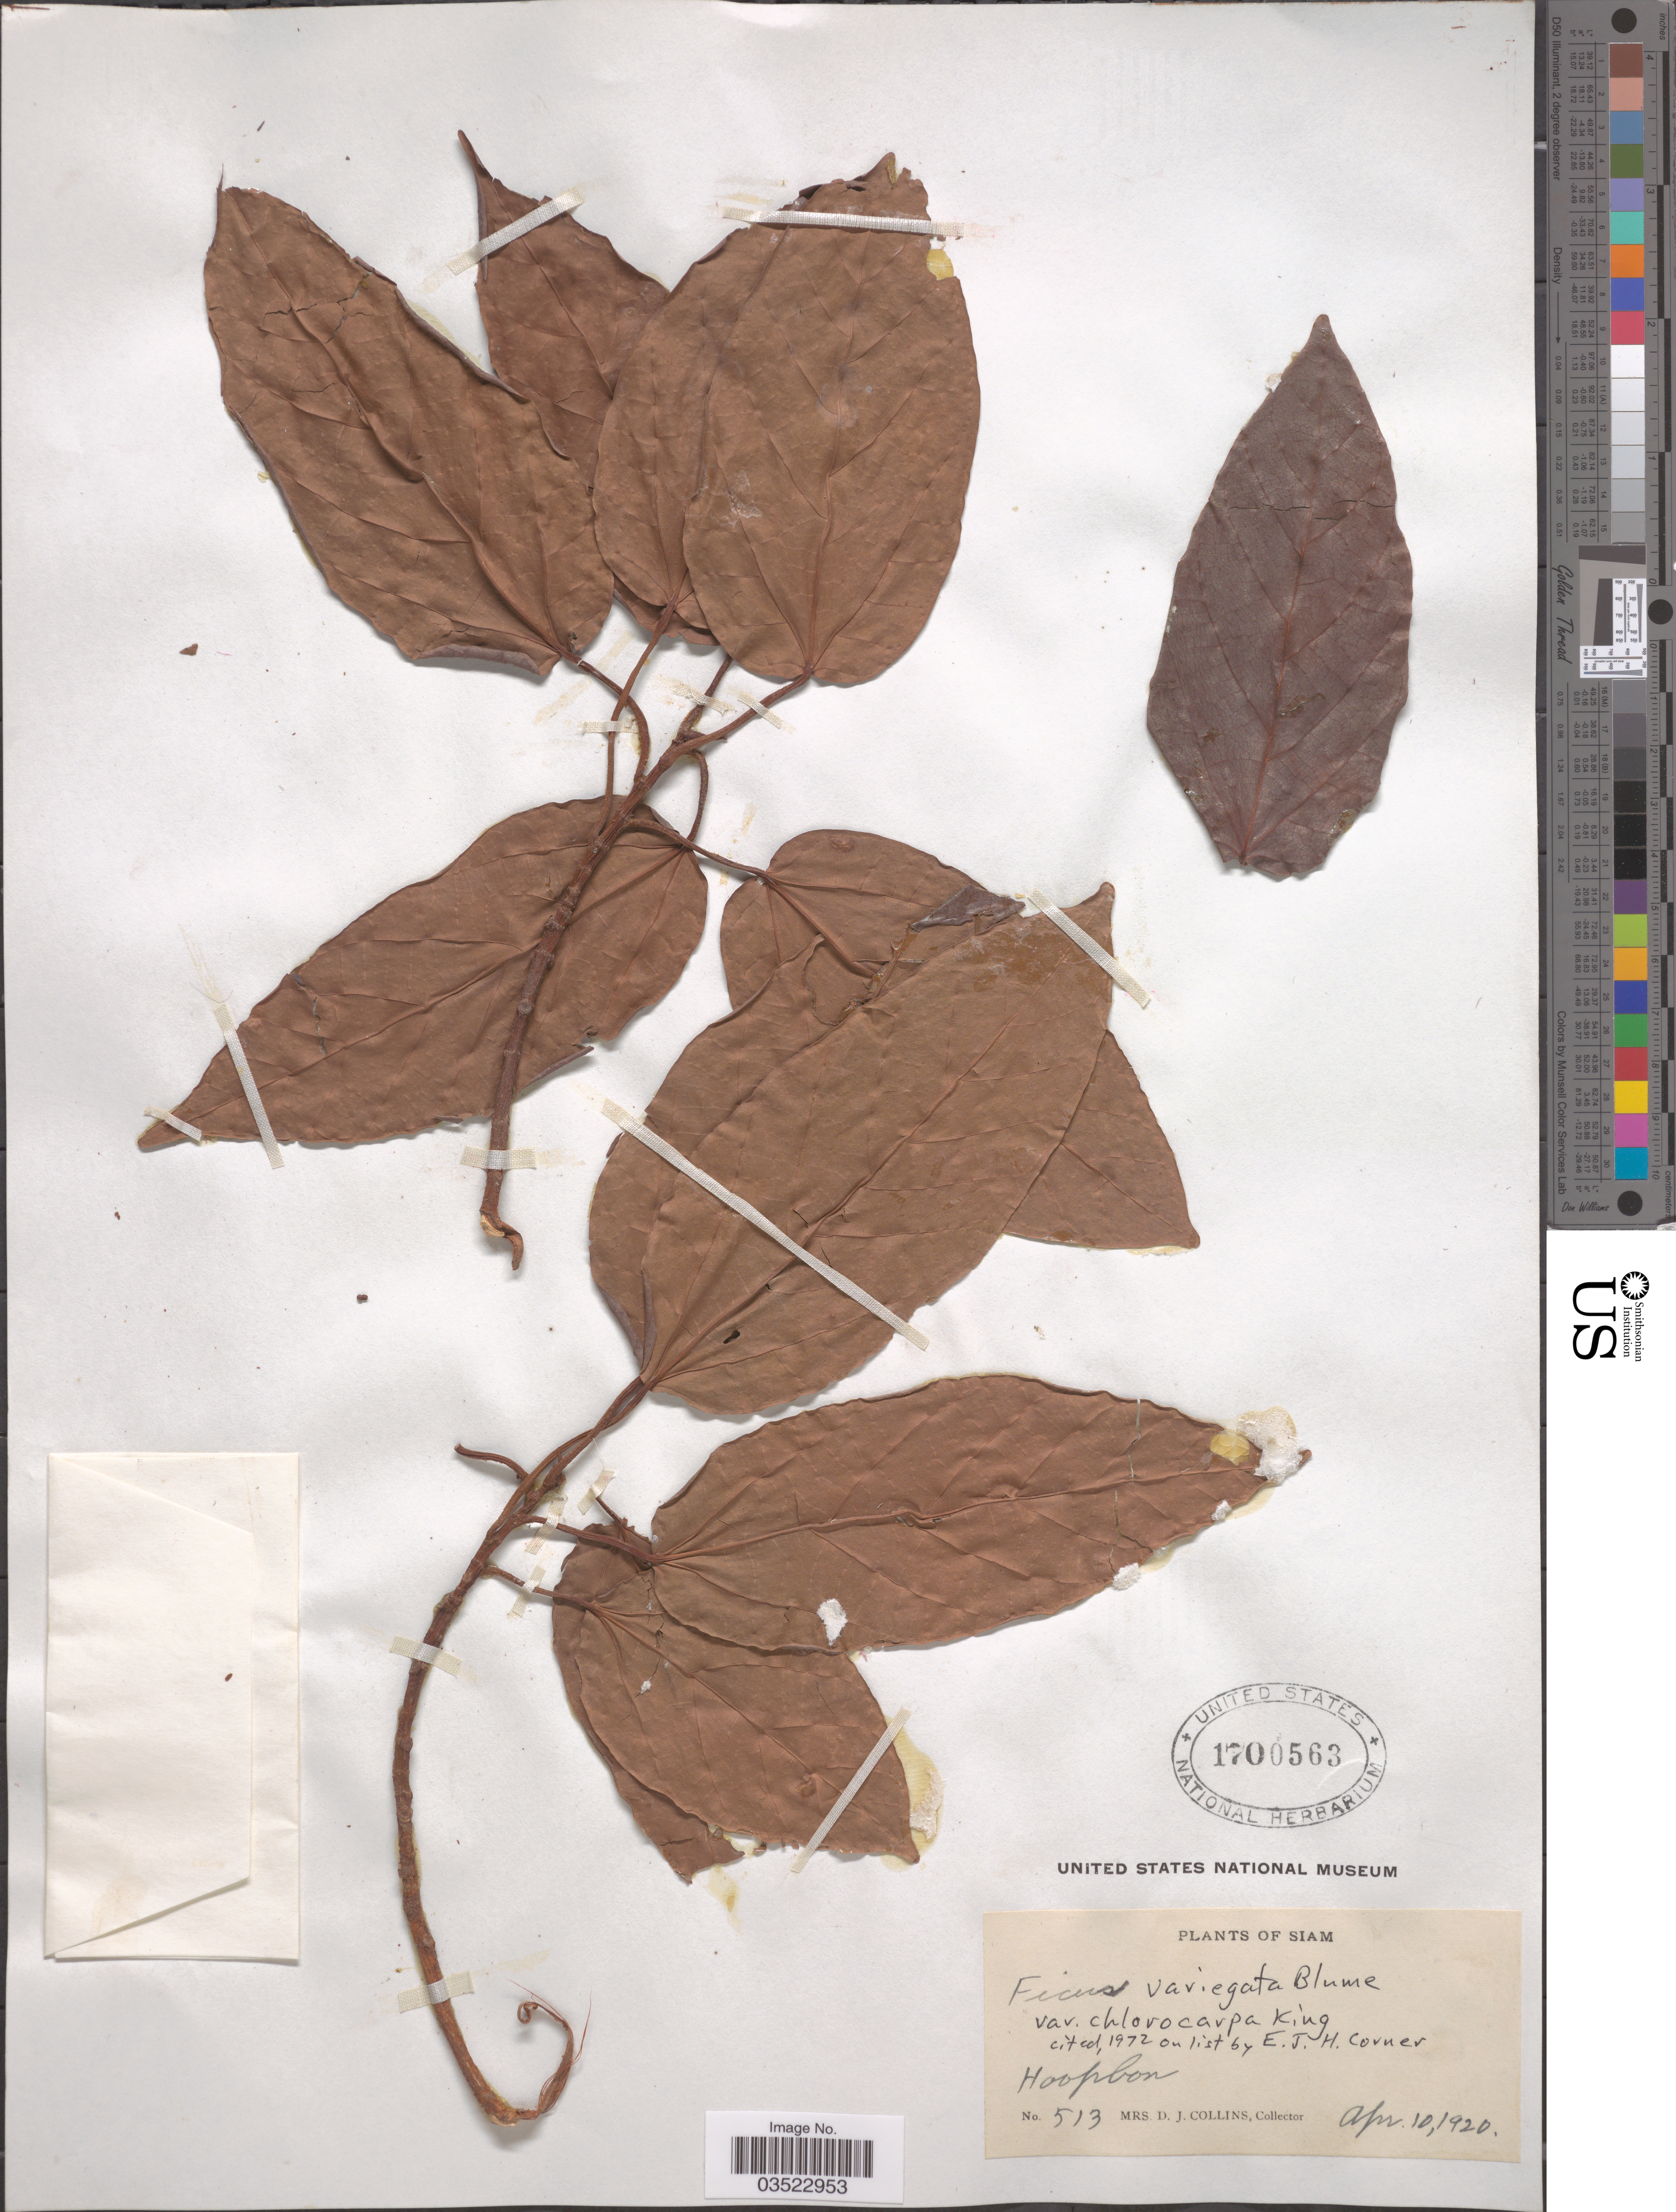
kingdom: Plantae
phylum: Tracheophyta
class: Magnoliopsida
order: Rosales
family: Moraceae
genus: Ficus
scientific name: Ficus variegata var. chlorocarpa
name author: King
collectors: Mrs. D. J. Collins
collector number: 513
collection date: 1920-04-10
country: Thailand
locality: Siam. Hoopbon.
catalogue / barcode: US 1700563